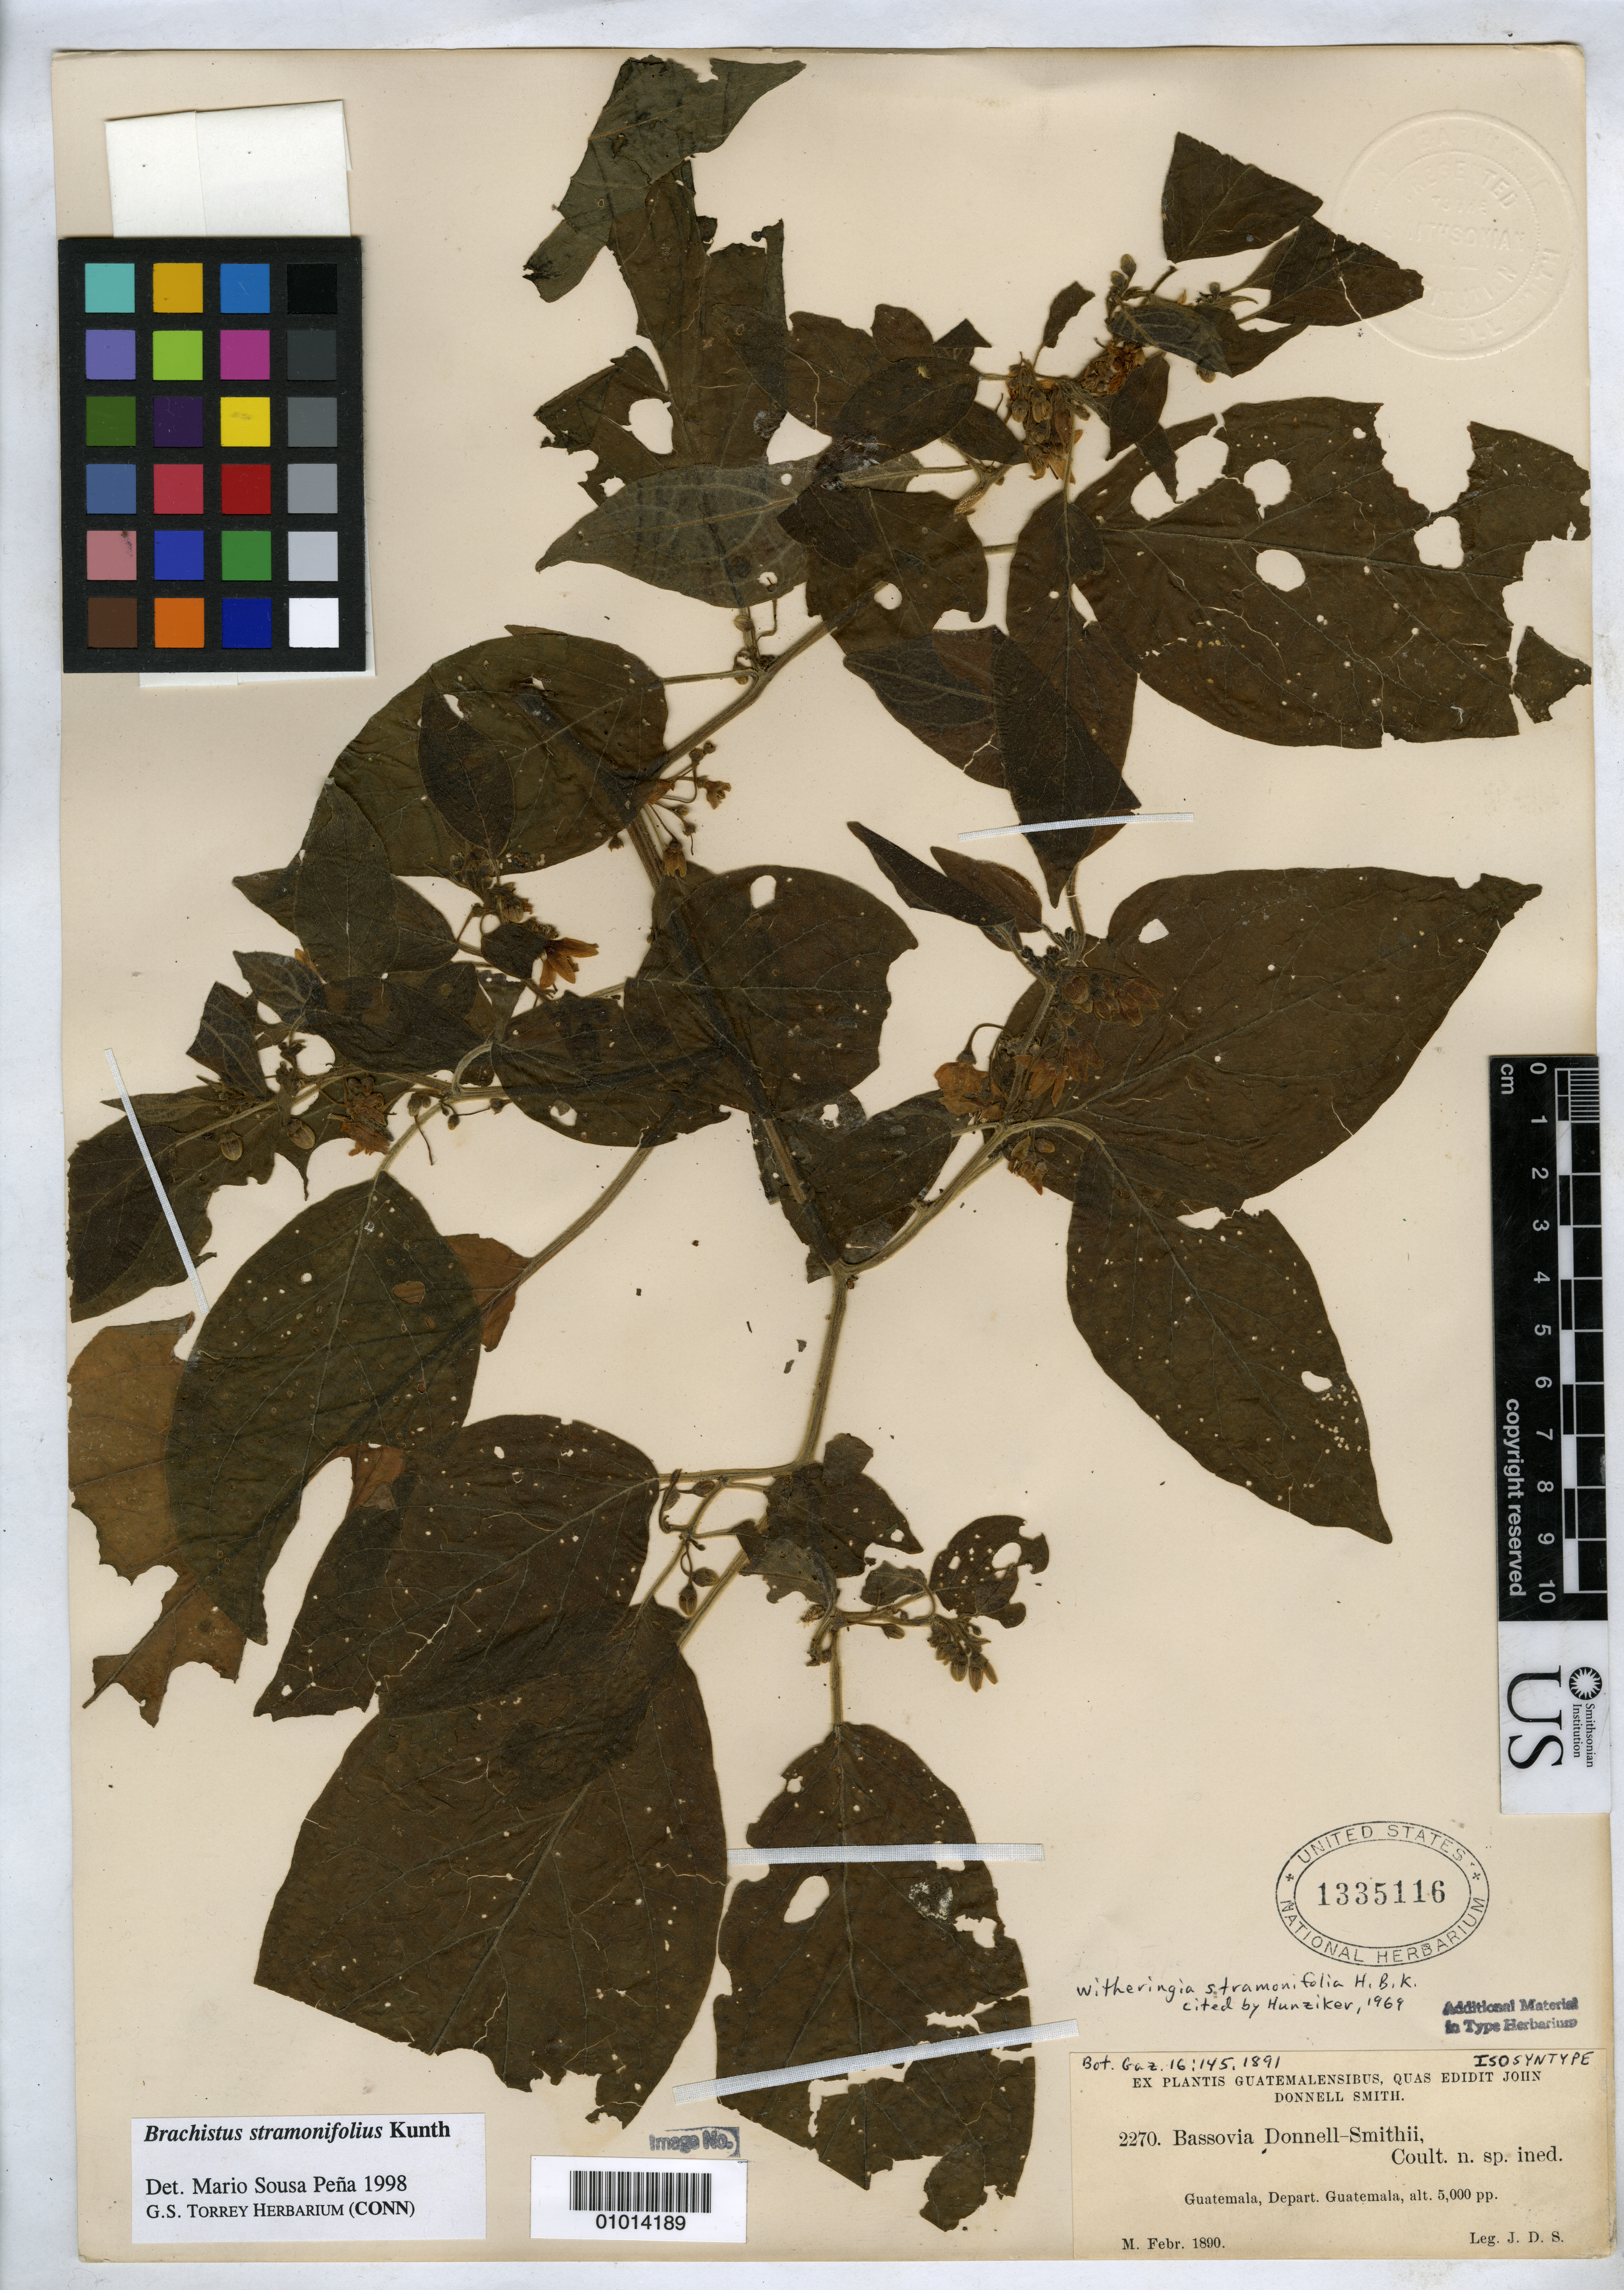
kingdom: Plantae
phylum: Tracheophyta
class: Magnoliopsida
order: Solanales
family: Solanaceae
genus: Bassovia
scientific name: Bassovia donnell-smithii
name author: J.M. Coult.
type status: Isosyntype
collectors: J. Donnell Smith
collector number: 2270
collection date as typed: Feb 1890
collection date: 1890-02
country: Guatemala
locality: Depart. Guatemala.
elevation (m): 5000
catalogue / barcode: US 1335116